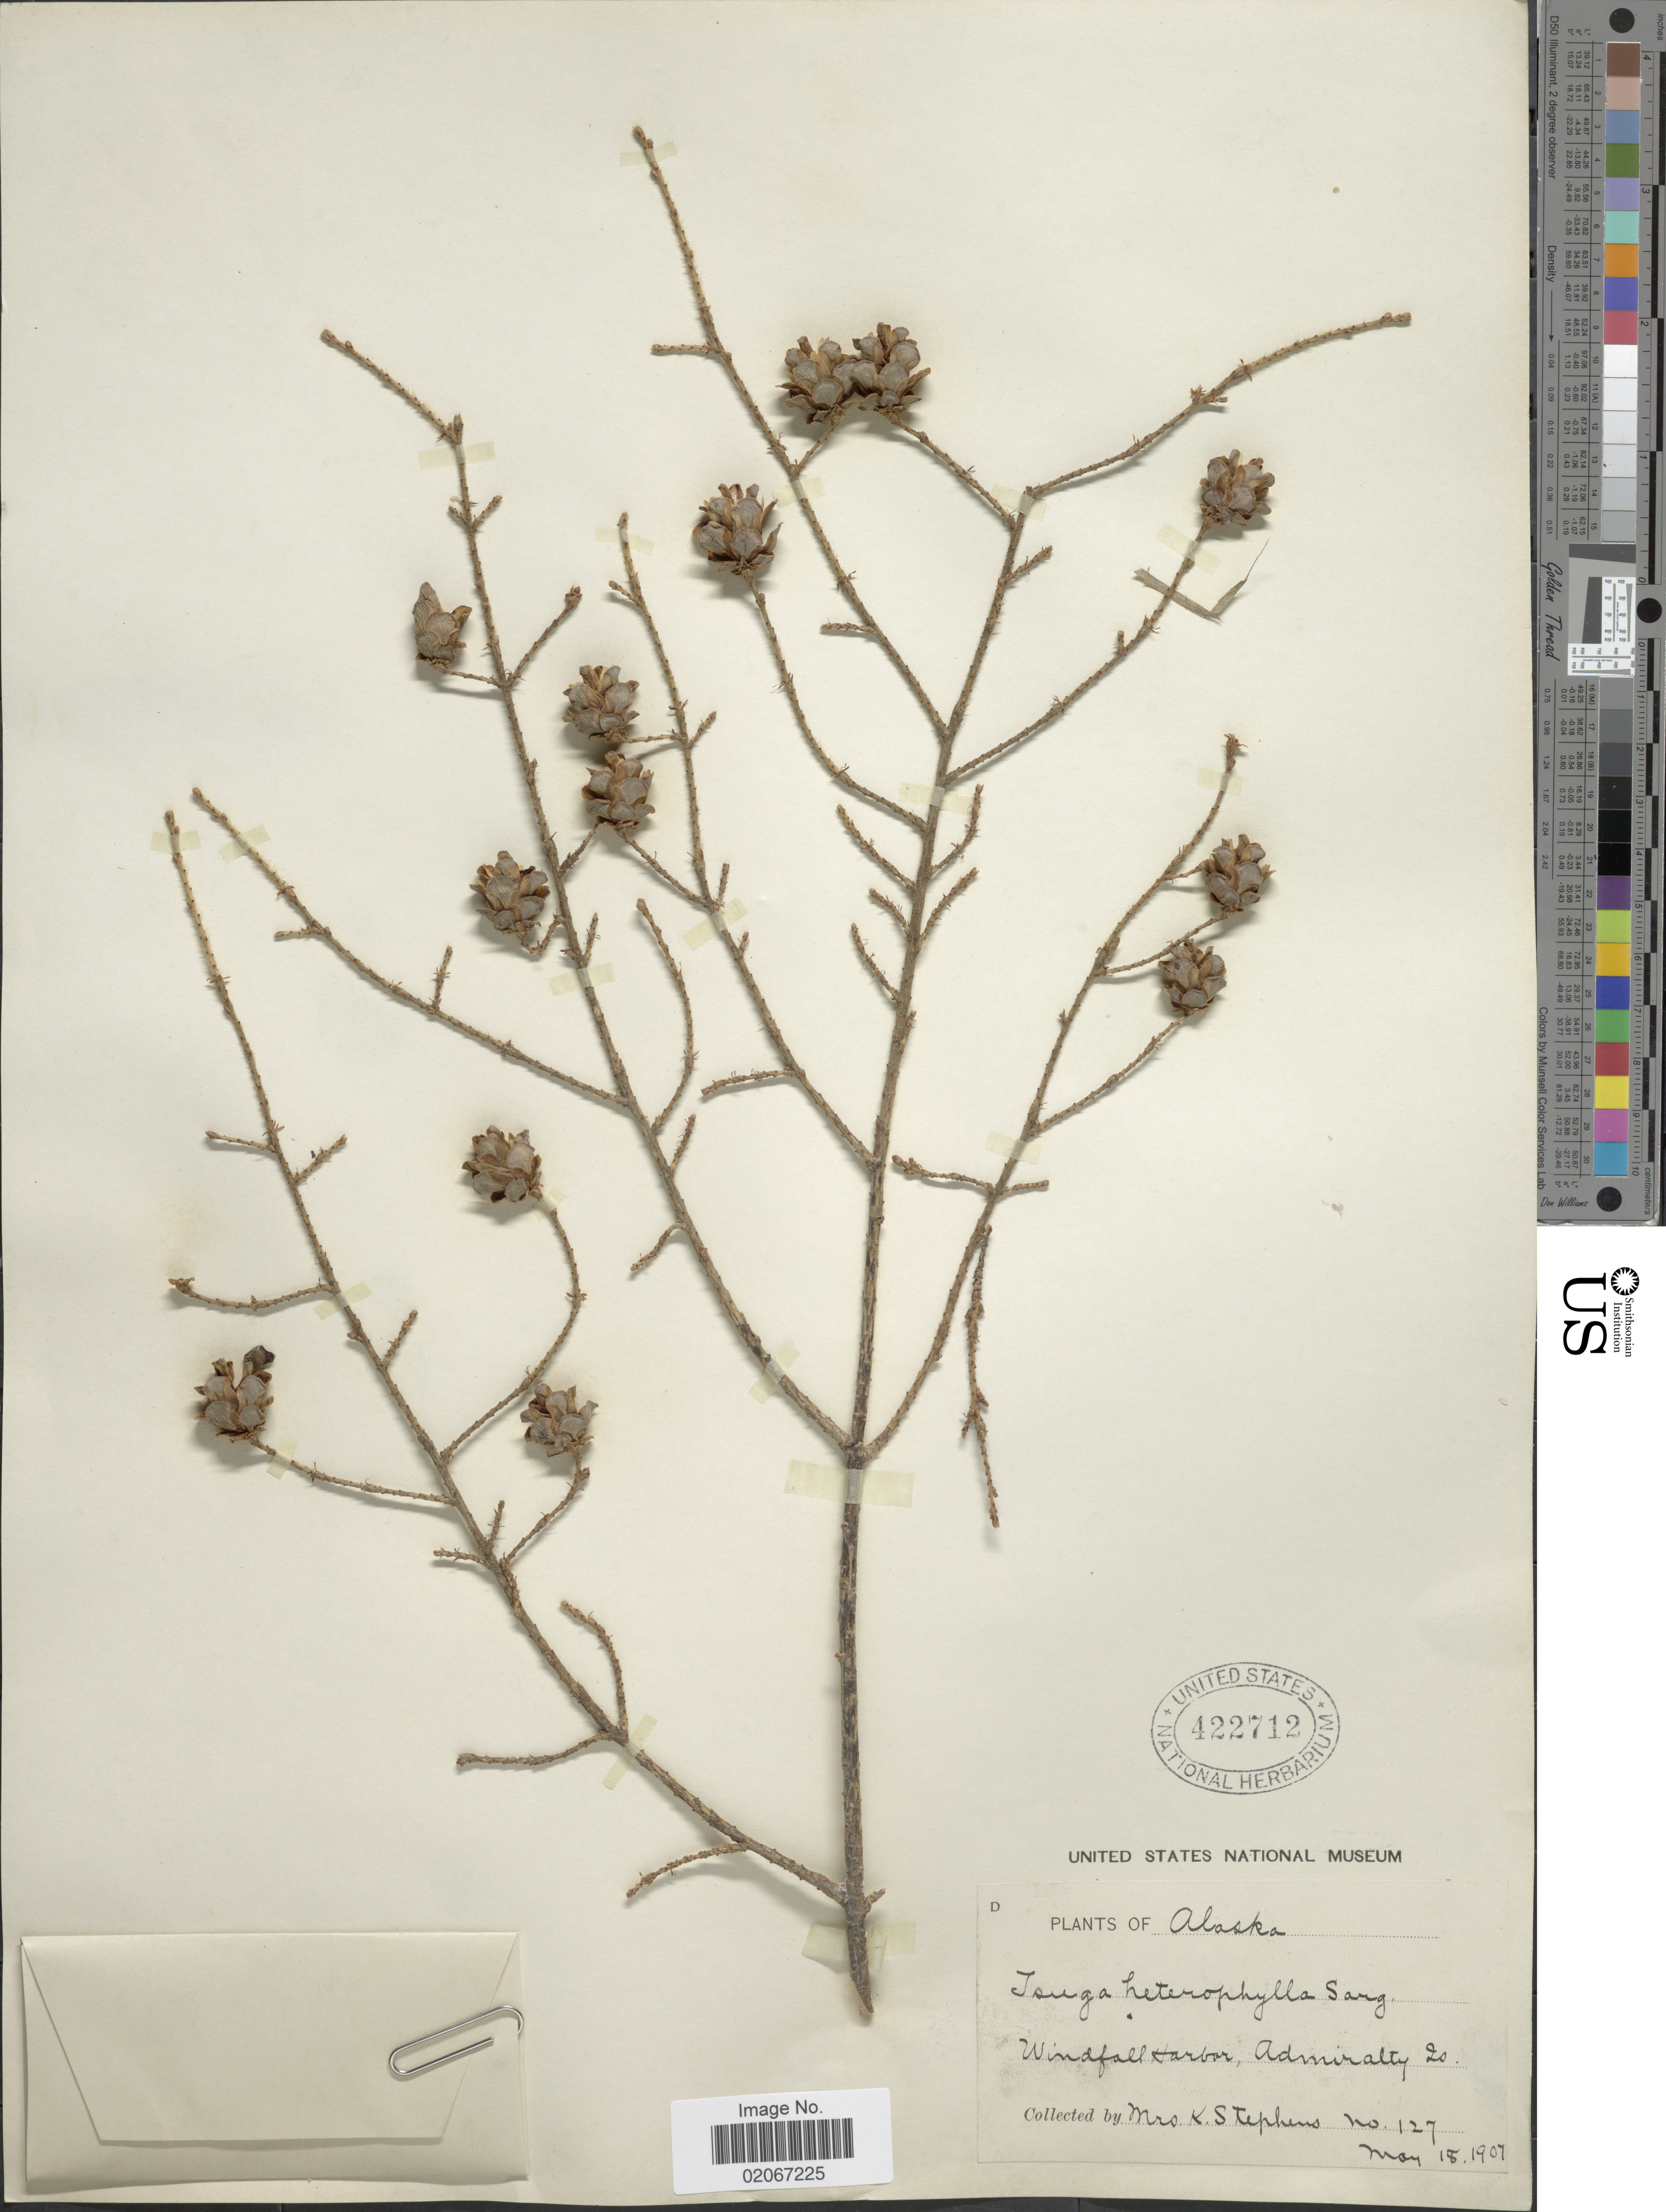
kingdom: Plantae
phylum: Tracheophyta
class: Pinopsida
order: Pinales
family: Pinaceae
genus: Tsuga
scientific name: Tsuga heterophylla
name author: (Raf.) Sarg.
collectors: K. Stephens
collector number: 127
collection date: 1907-05-15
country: United States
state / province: Alaska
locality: Windfall Harbor, Admiralty Co.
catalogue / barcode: US 422712